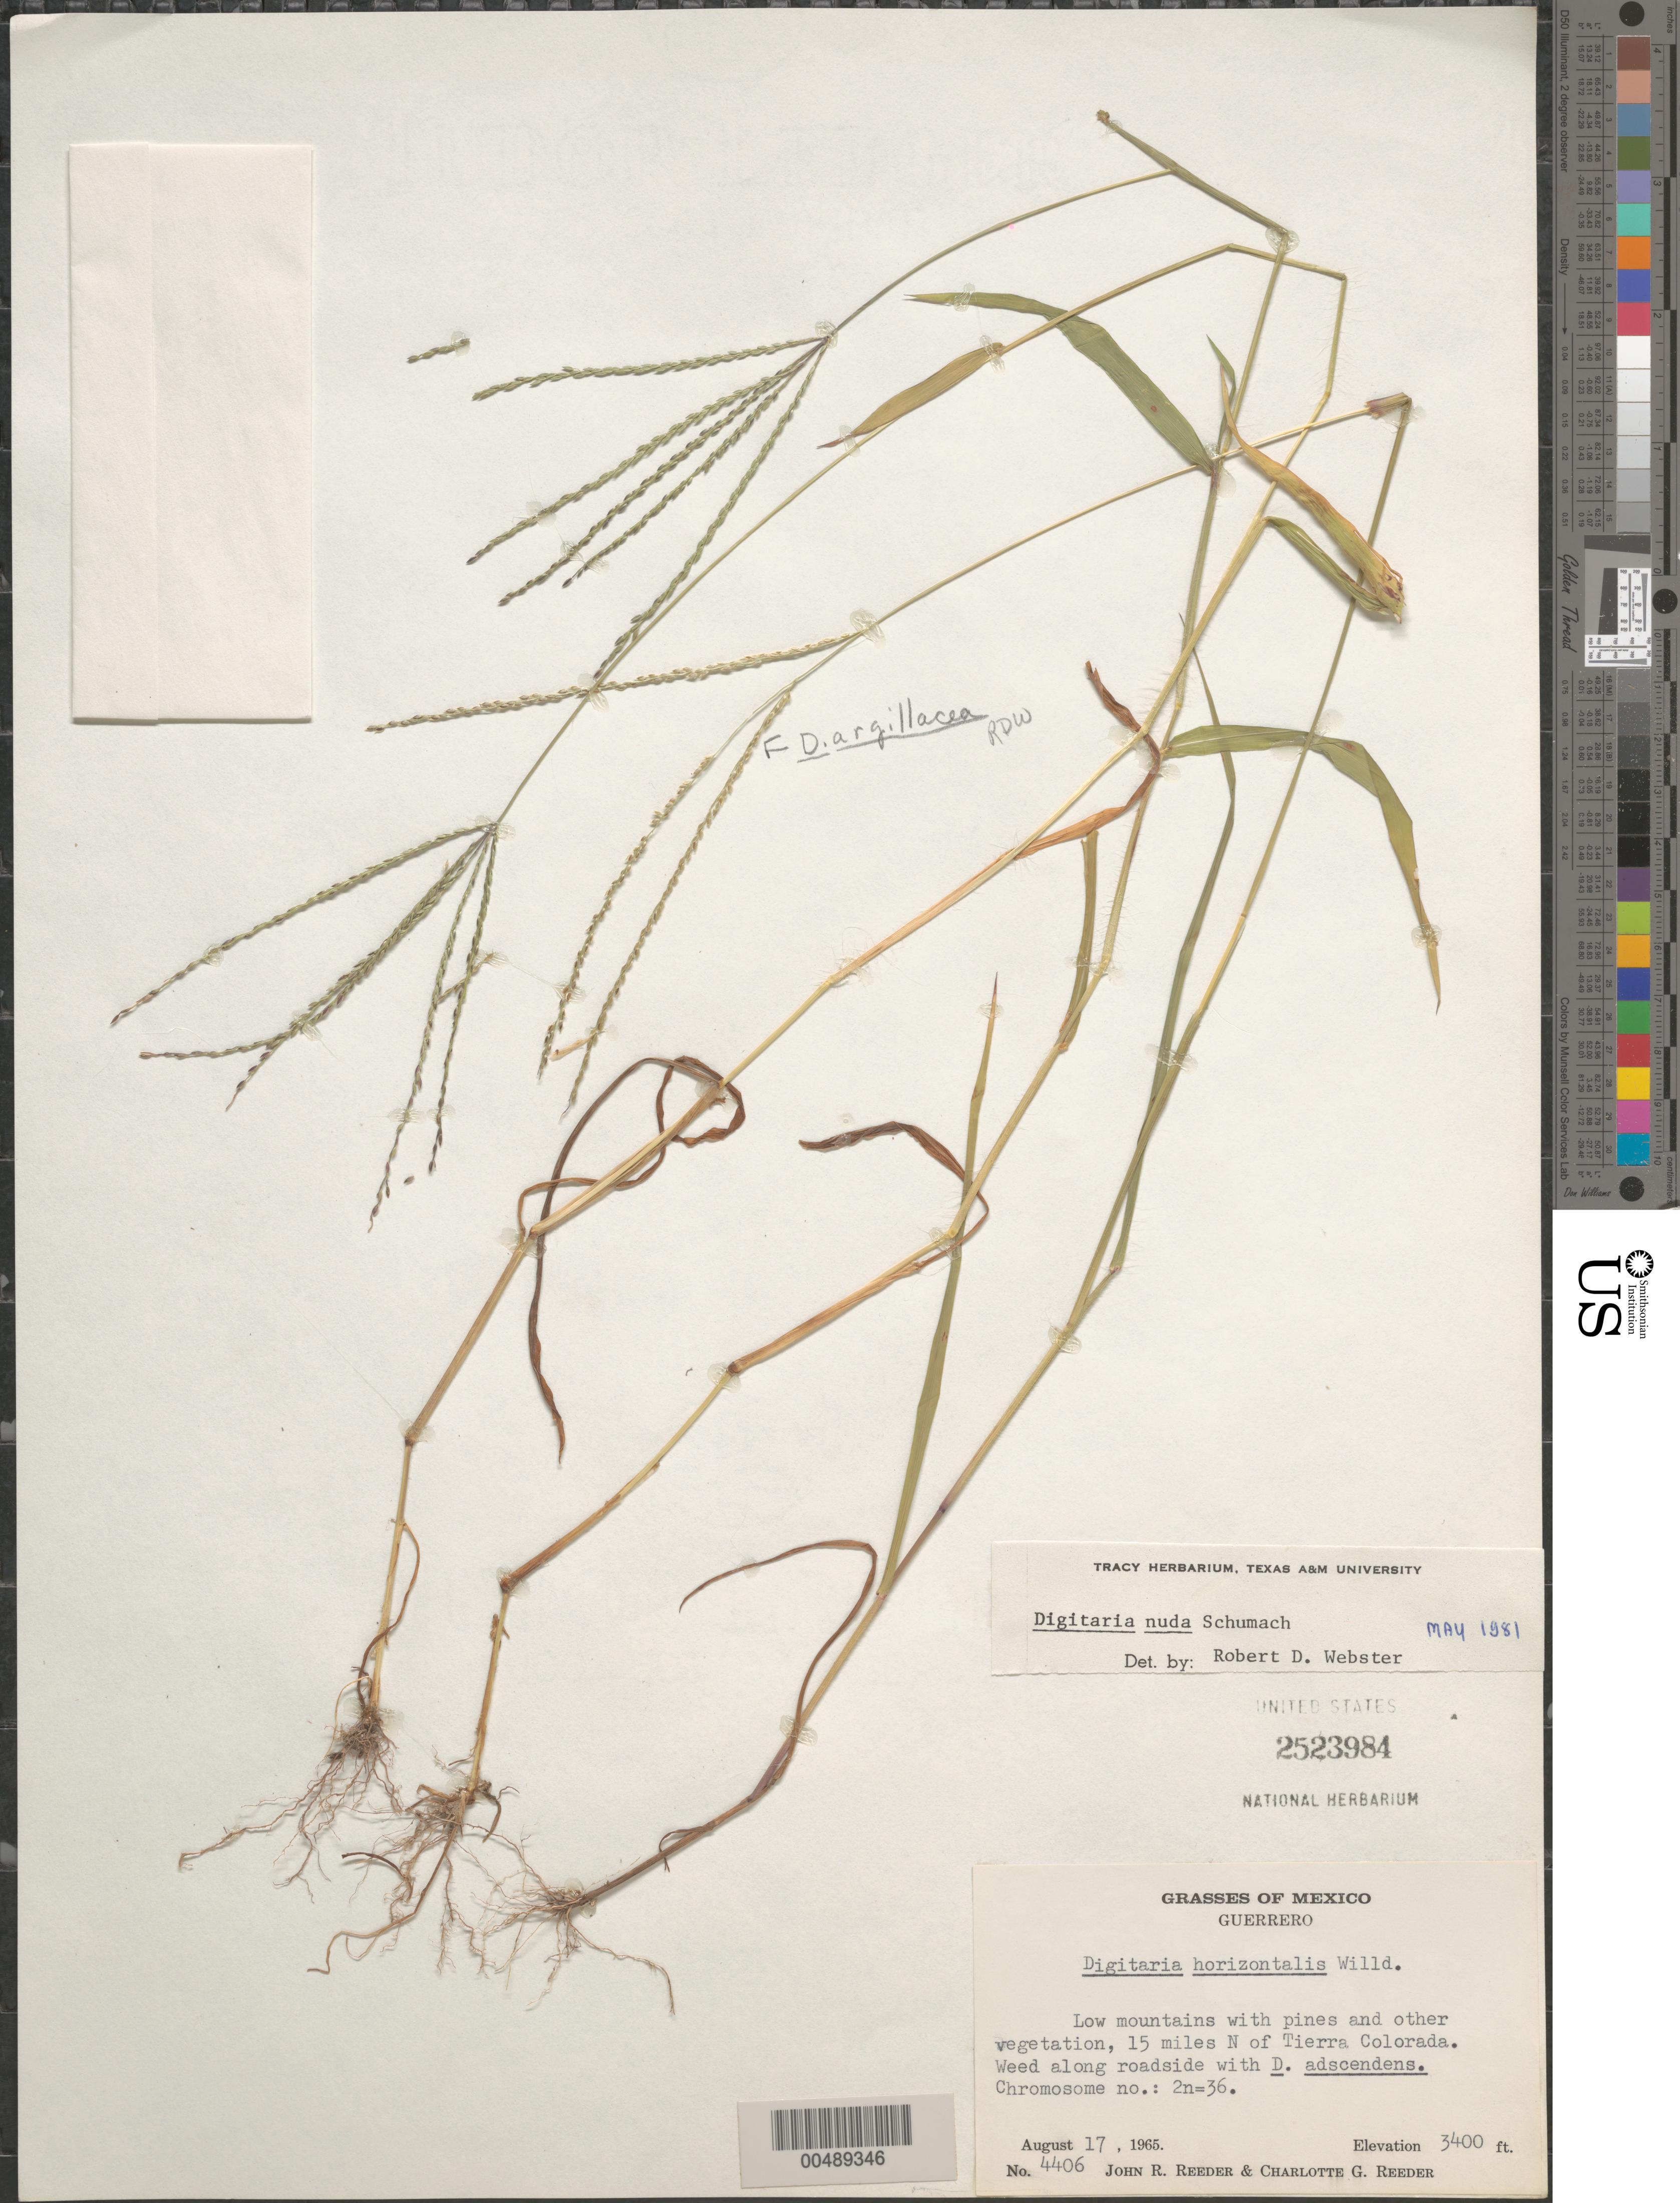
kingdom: Plantae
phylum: Tracheophyta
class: Liliopsida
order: Poales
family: Poaceae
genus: Digitaria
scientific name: Digitaria nuda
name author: Schumach.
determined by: Webster, Robert D.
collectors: J. R. Reeder & C. G. Reeder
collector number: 4406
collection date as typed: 17 Aug 1965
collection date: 1965-08-17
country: Mexico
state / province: Guerrero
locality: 15 mi N of Tierra Colorada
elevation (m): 1036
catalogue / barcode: US 2523984